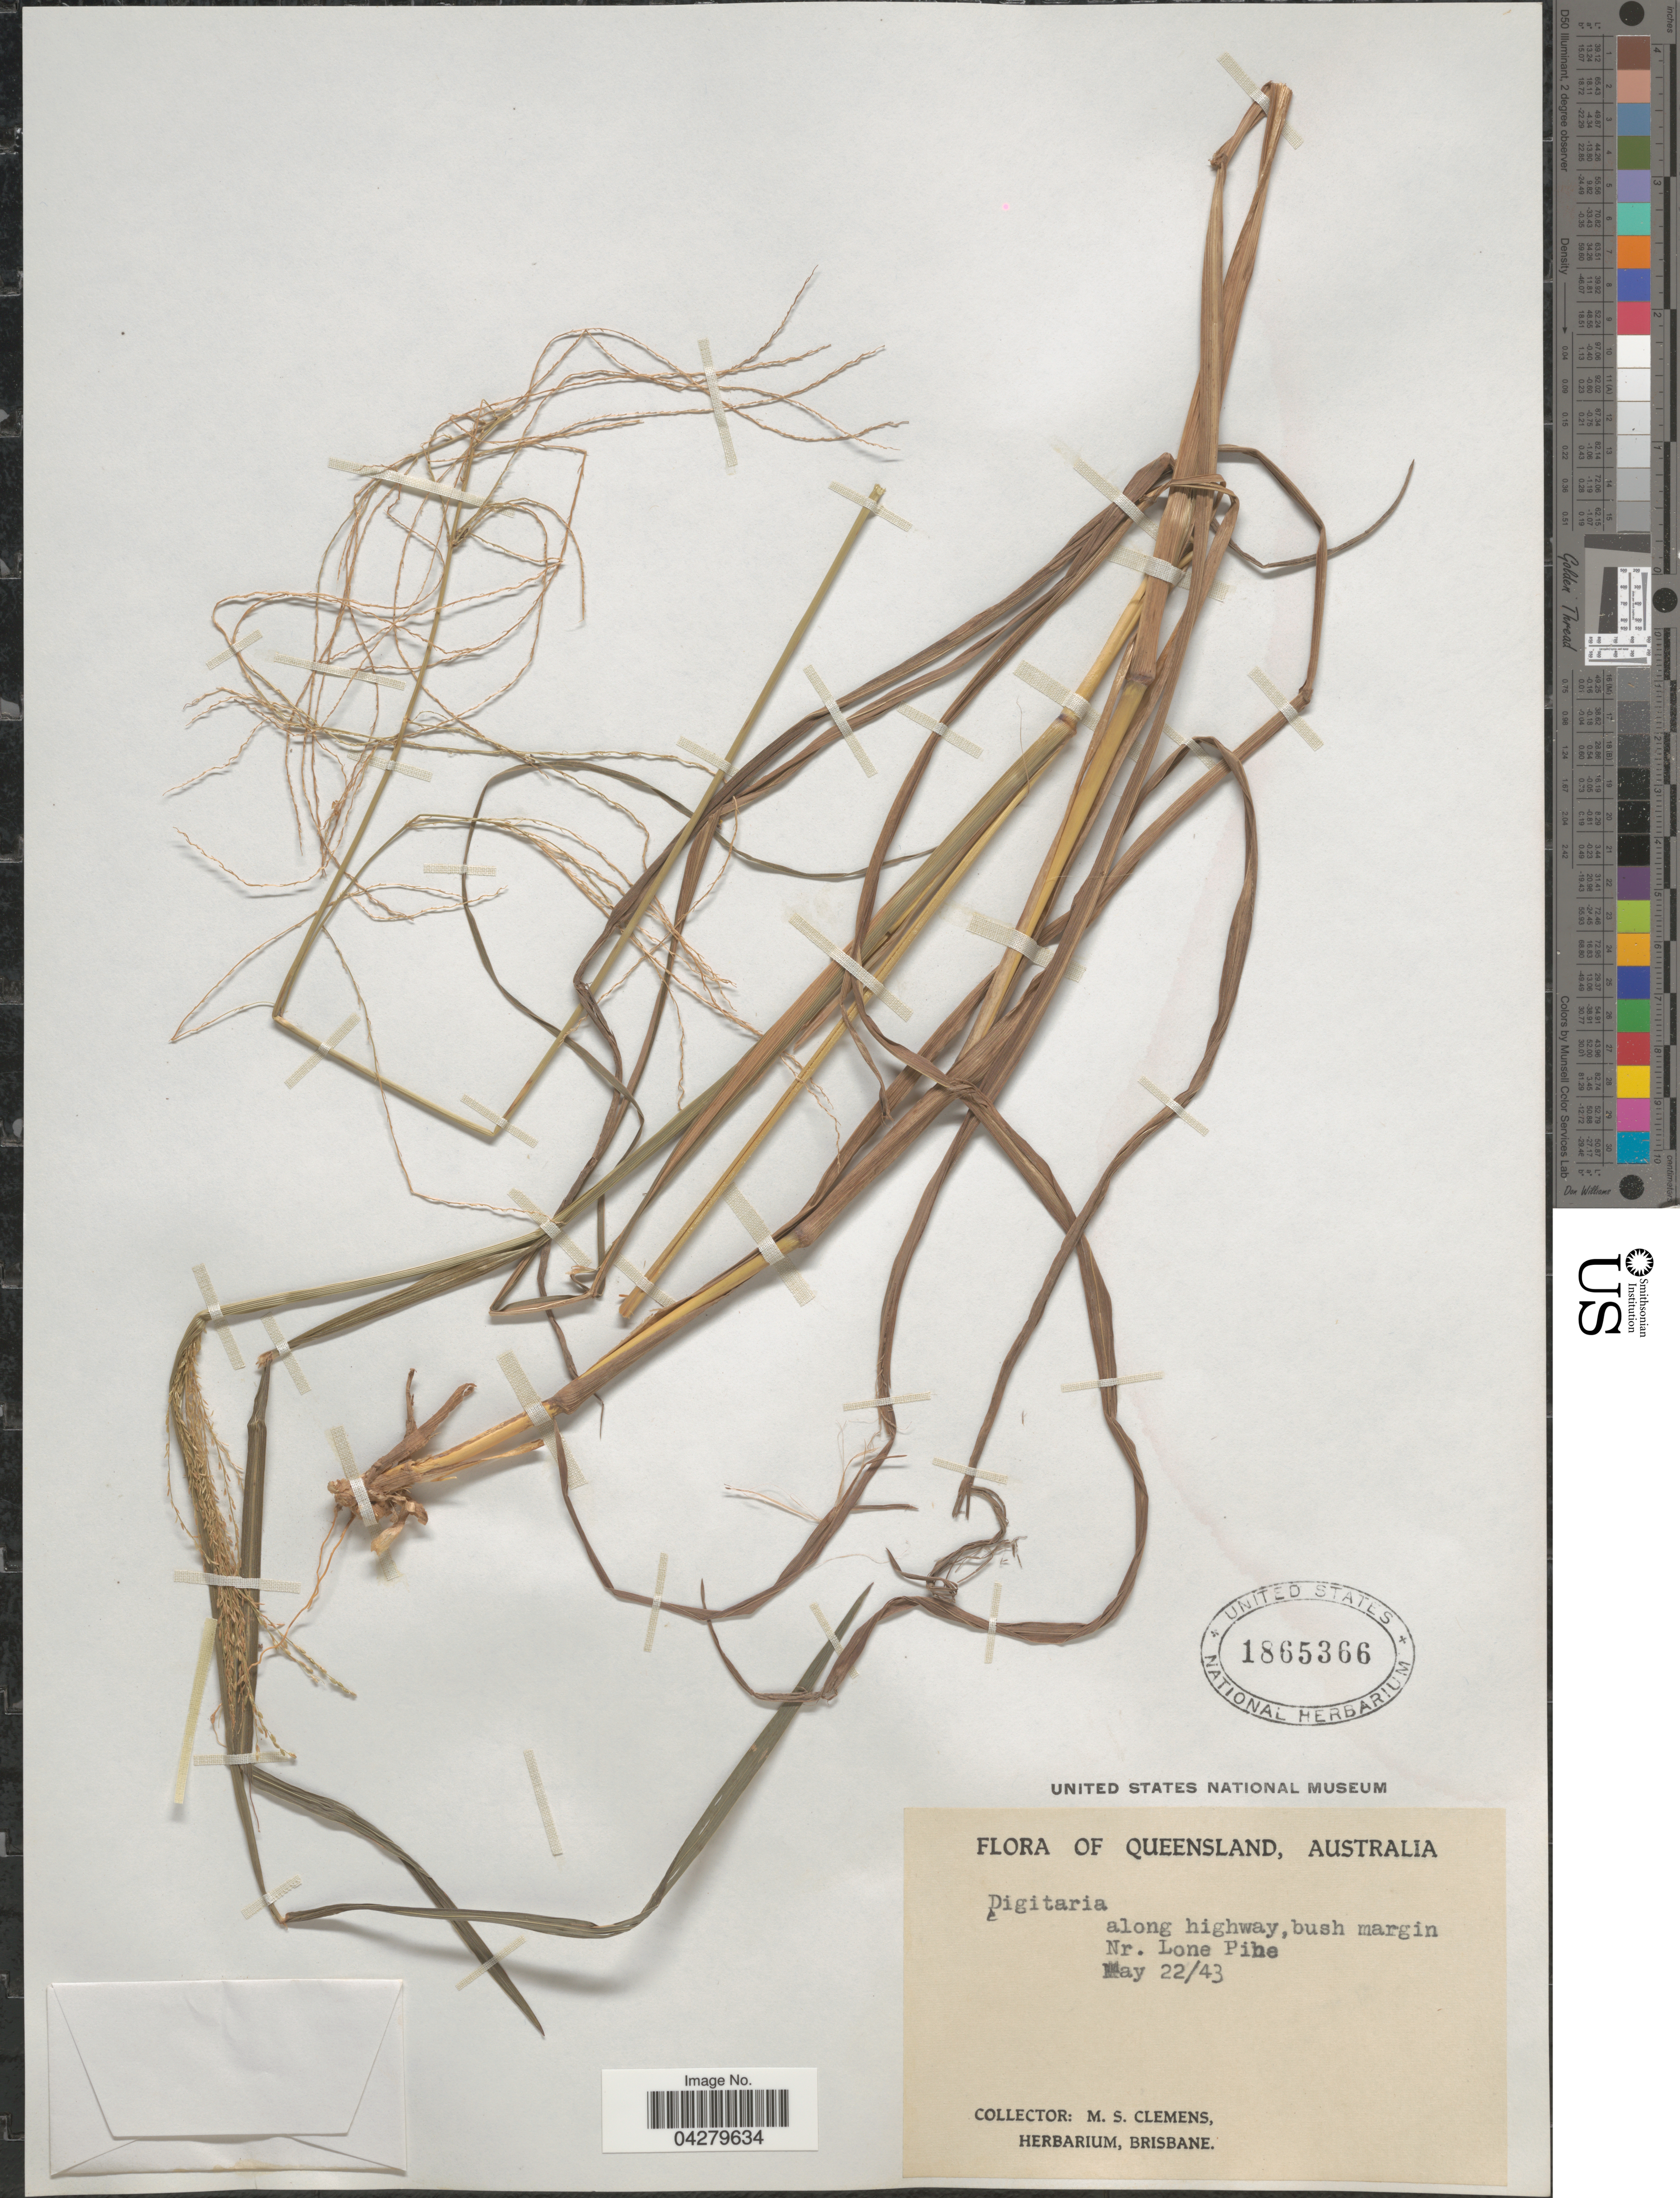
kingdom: Plantae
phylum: Tracheophyta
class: Liliopsida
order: Poales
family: Poaceae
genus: Digitaria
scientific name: Digitaria sp.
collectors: M. S. Clemens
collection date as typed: Transcribed d/m/y: 22/5/43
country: Australia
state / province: Queensland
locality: Along highway, bush margin Nr. Lone Pine.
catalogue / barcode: US 1865366